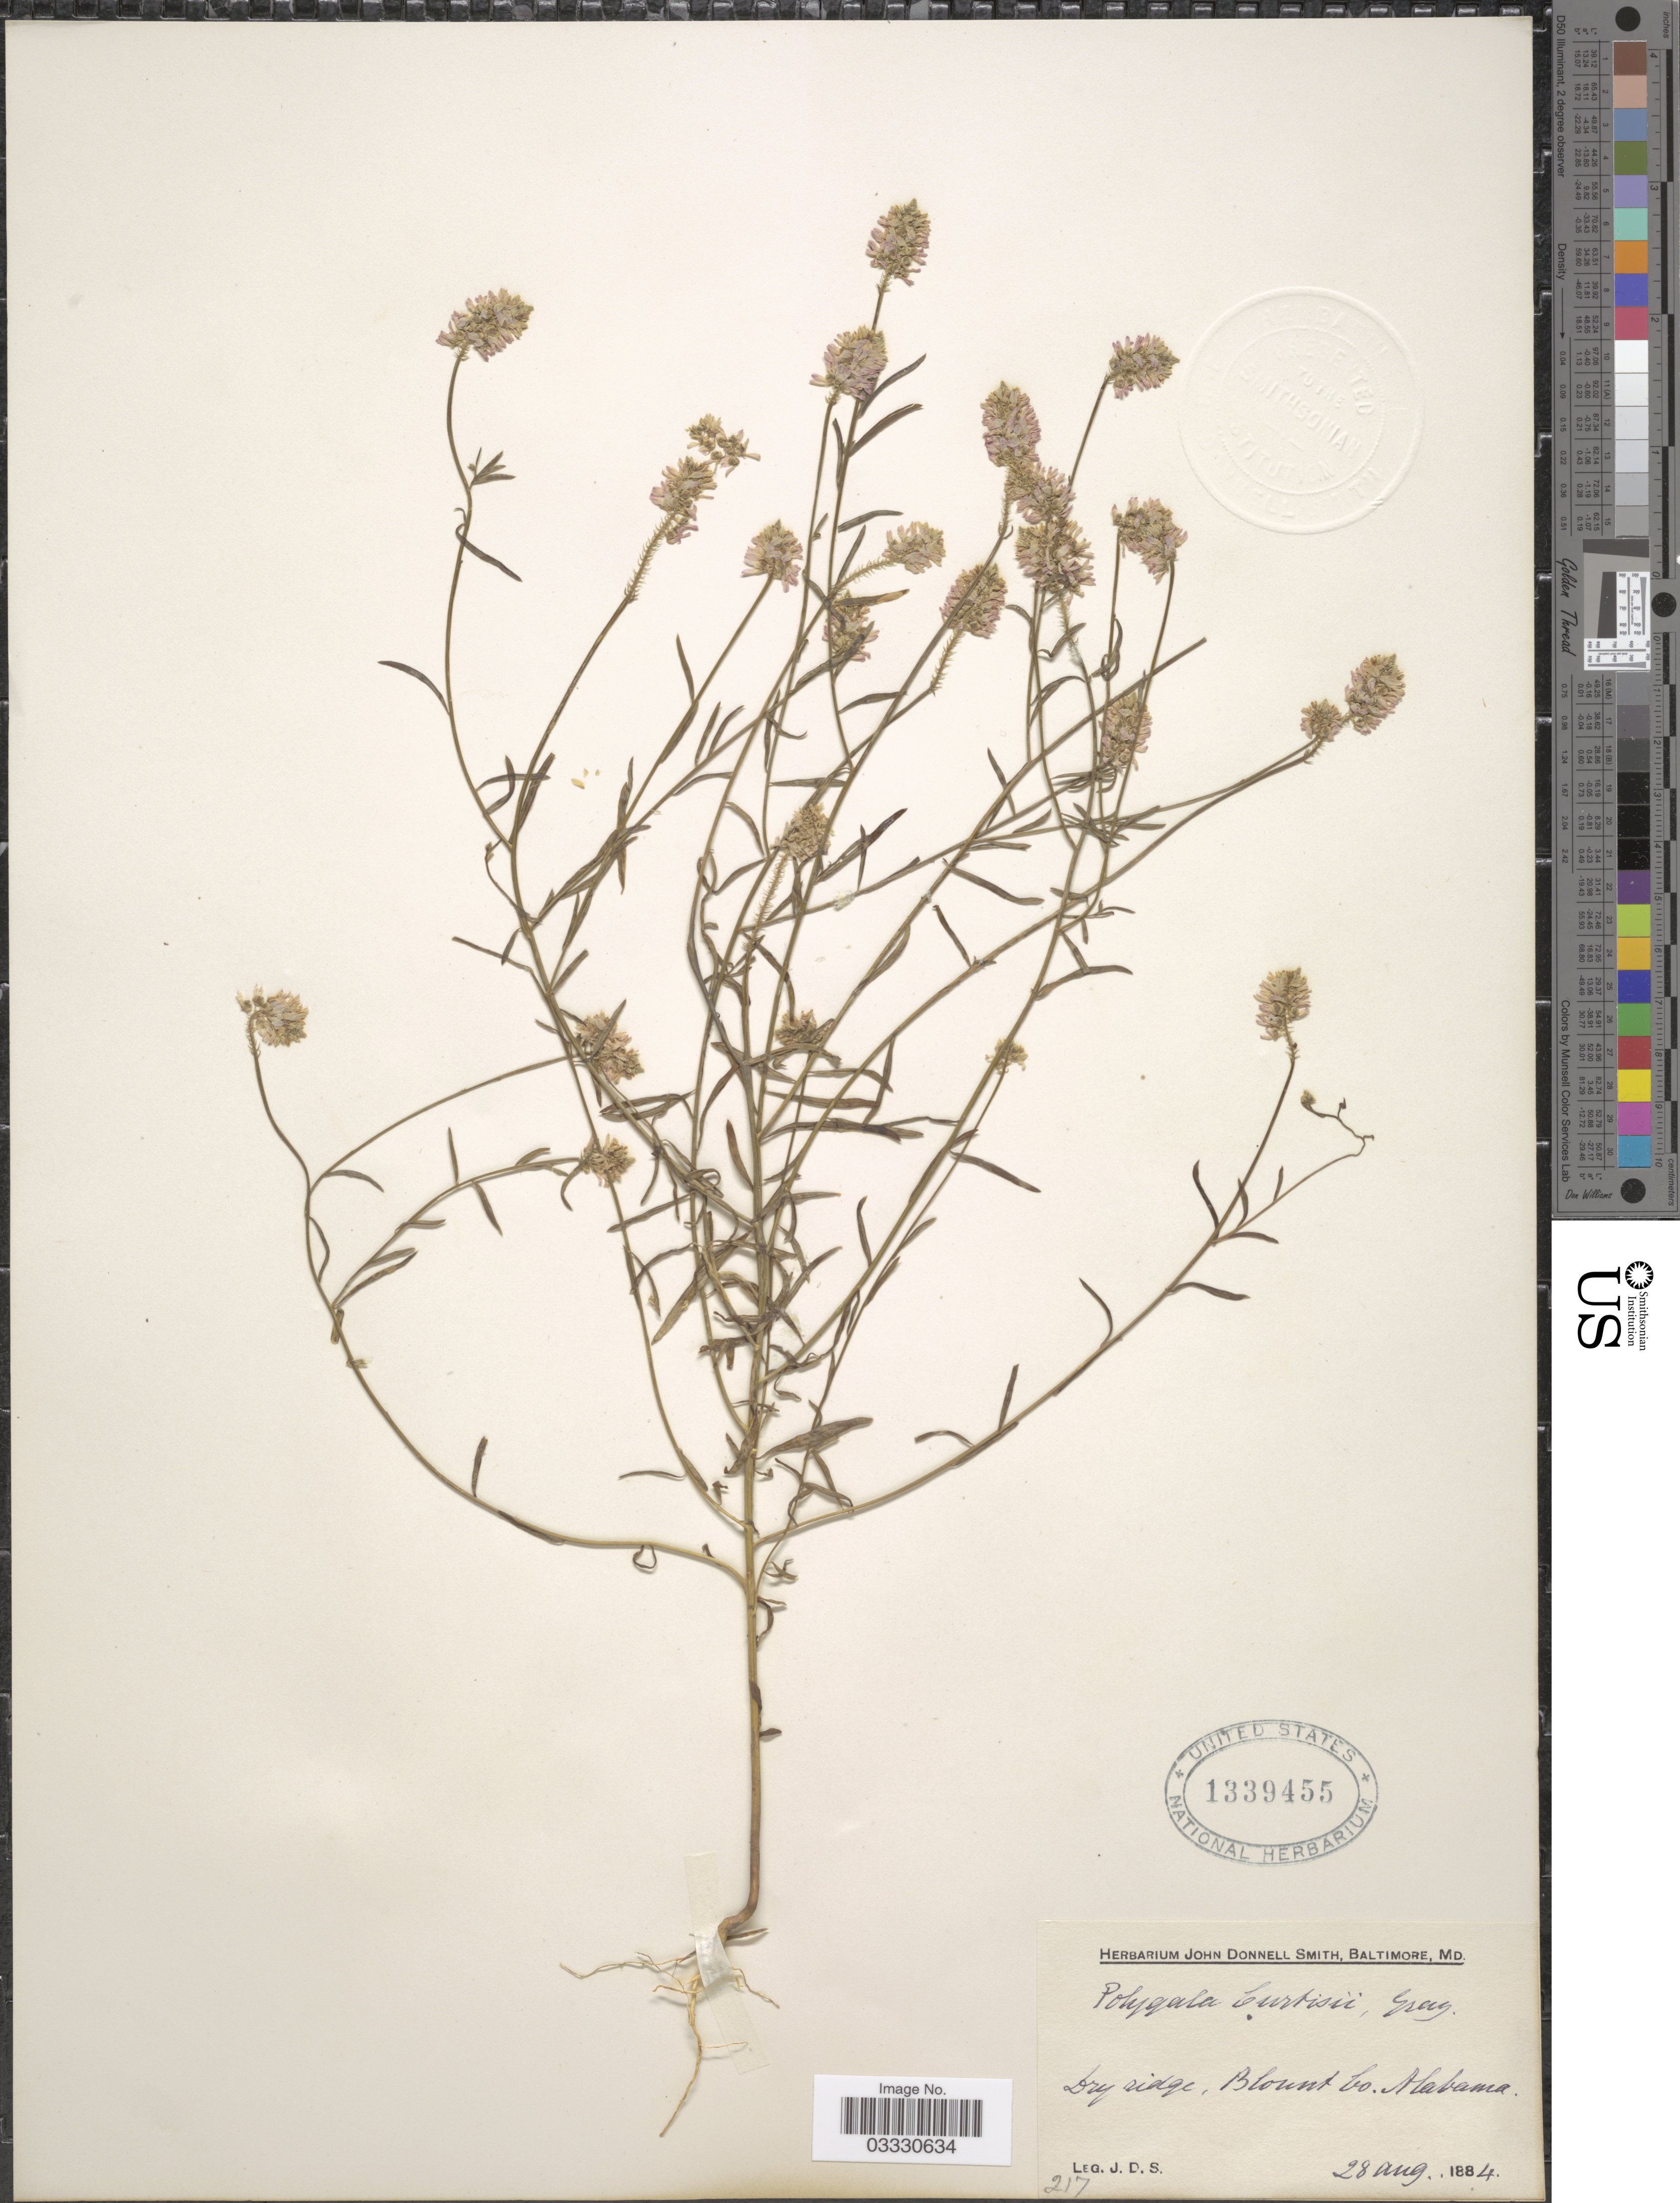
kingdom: Plantae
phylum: Tracheophyta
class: Magnoliopsida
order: Fabales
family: Polygalaceae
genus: Polygala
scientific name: Polygala curtissii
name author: A. Gray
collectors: J. Donnell Smith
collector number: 217?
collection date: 1884-08-28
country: United States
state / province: Alabama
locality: Blount Co.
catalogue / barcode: US 1339455